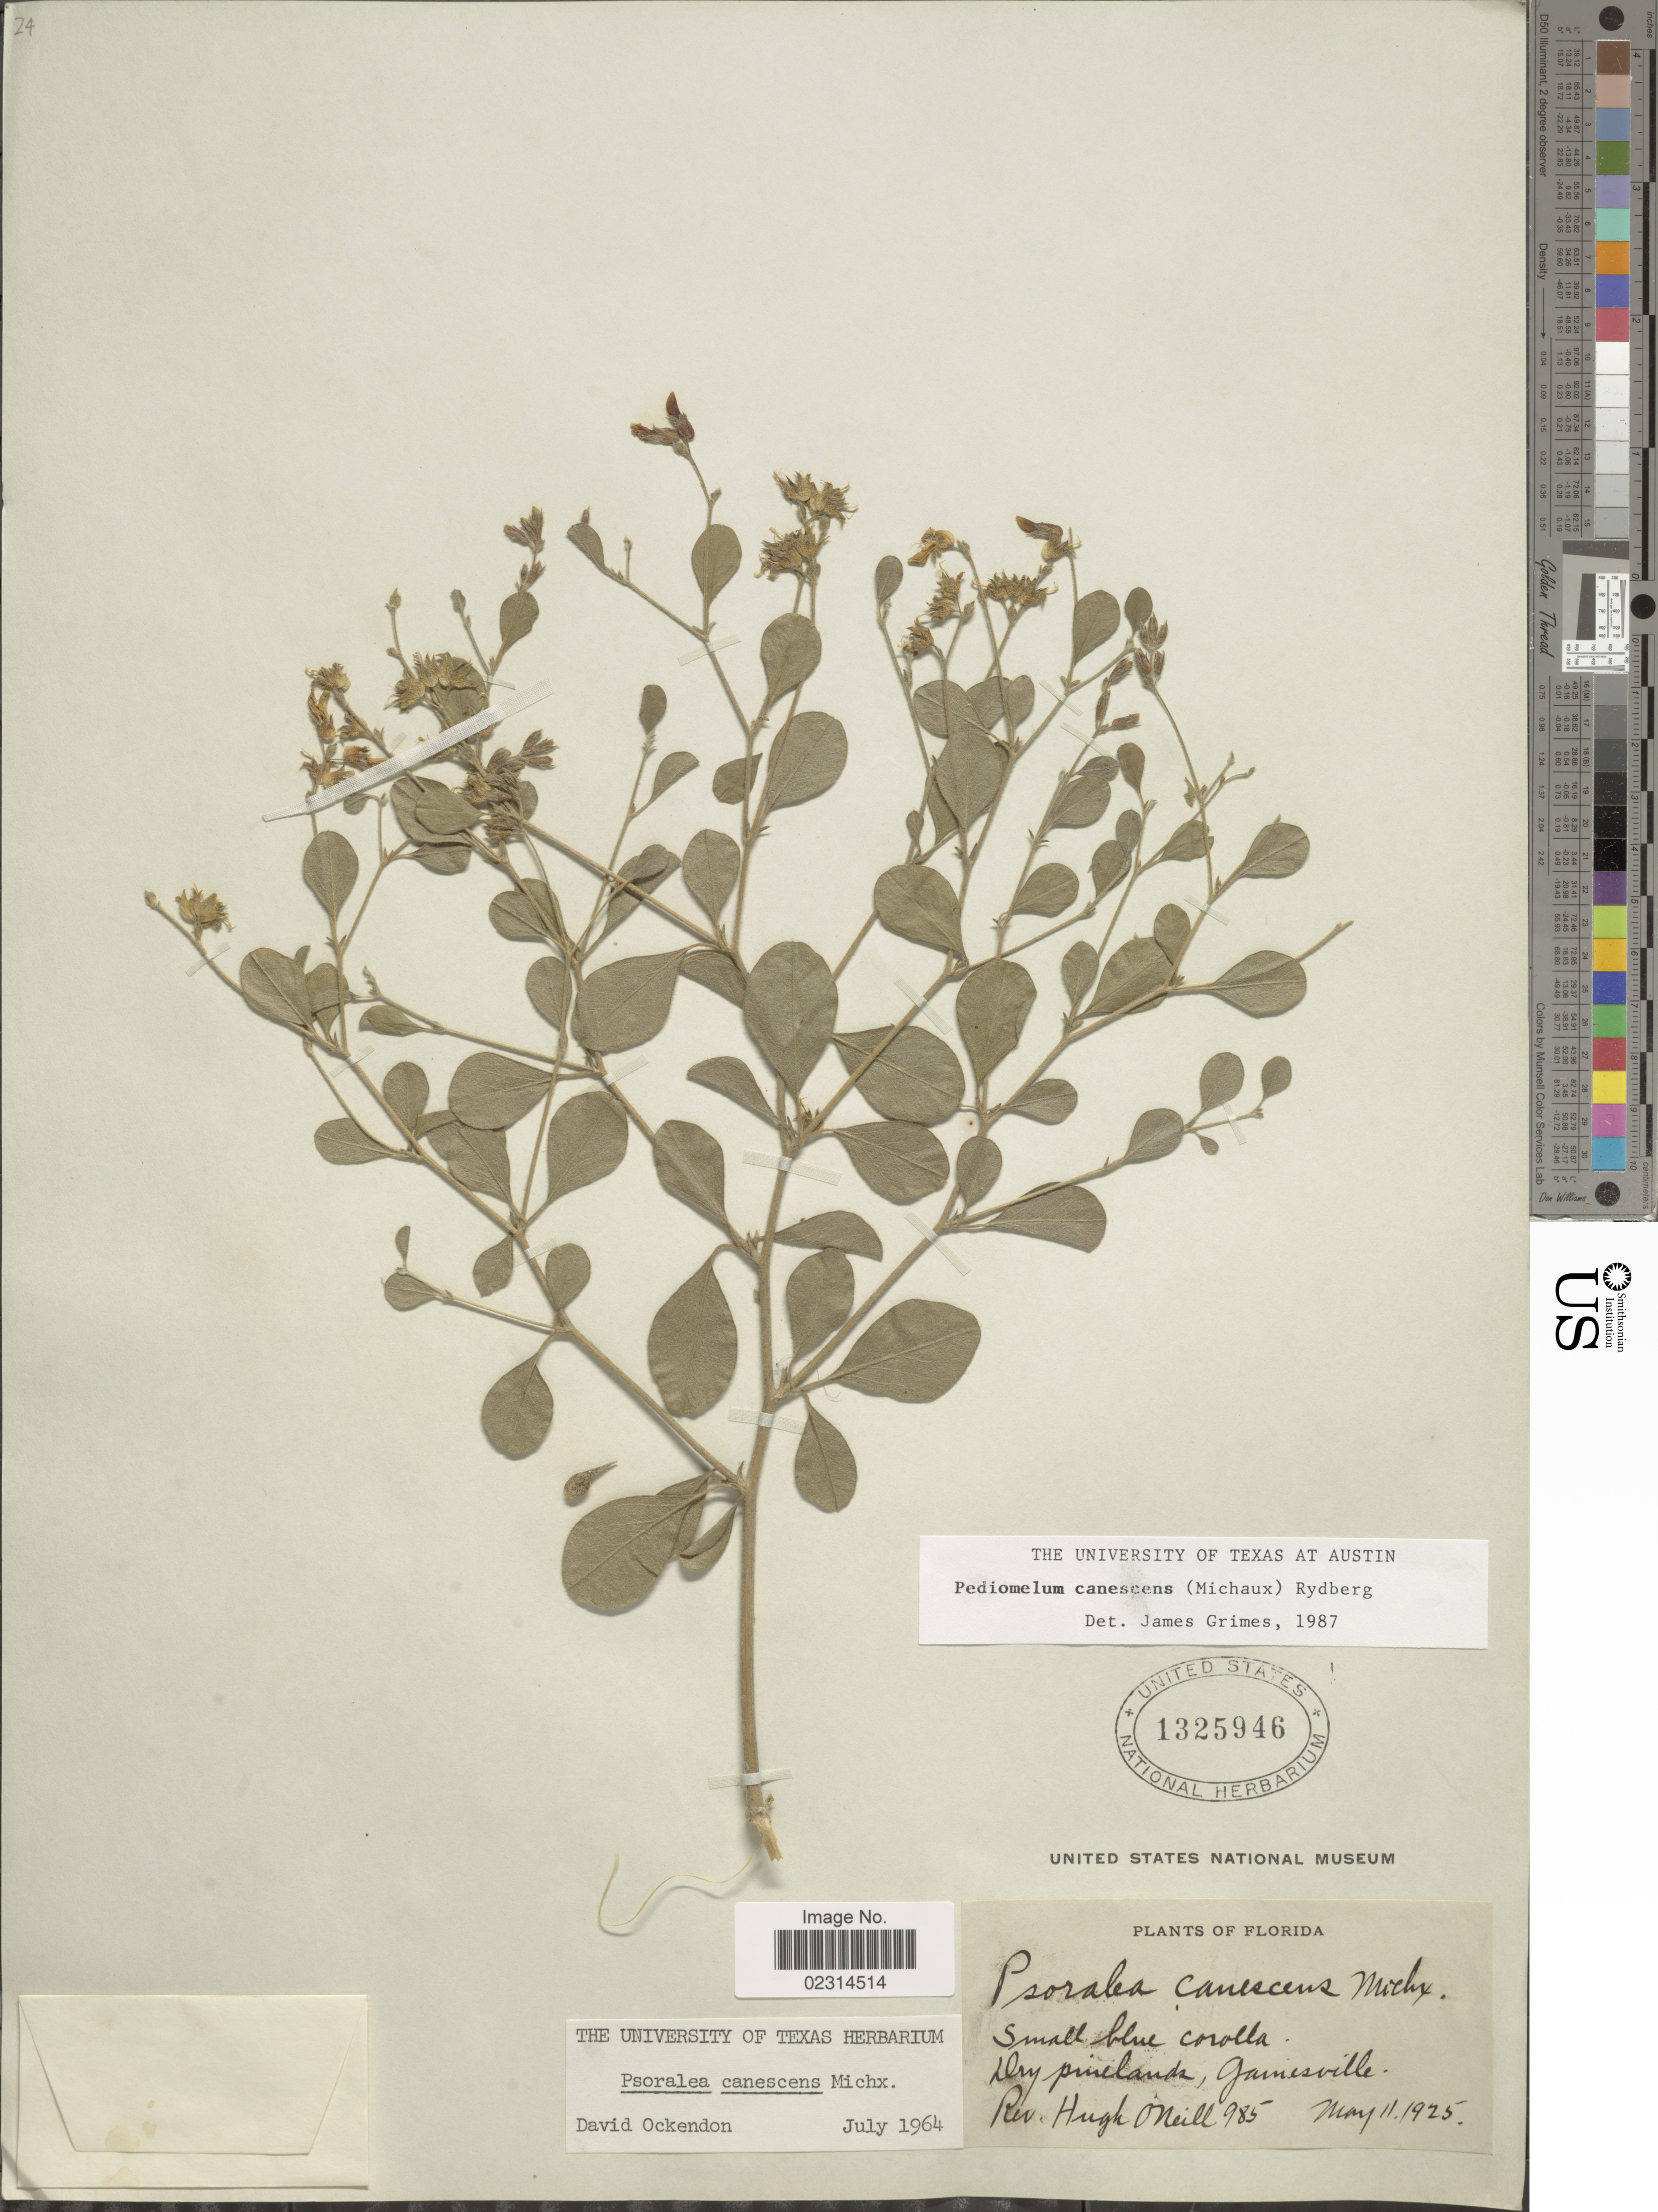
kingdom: Plantae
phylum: Tracheophyta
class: Magnoliopsida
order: Fabales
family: Fabaceae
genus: Pediomelum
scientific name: Pediomelum canescens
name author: (Michx.) Rydb.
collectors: H. O'Neill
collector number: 985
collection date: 1925-05-11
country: United States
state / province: Florida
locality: Gainesville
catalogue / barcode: US 1325946